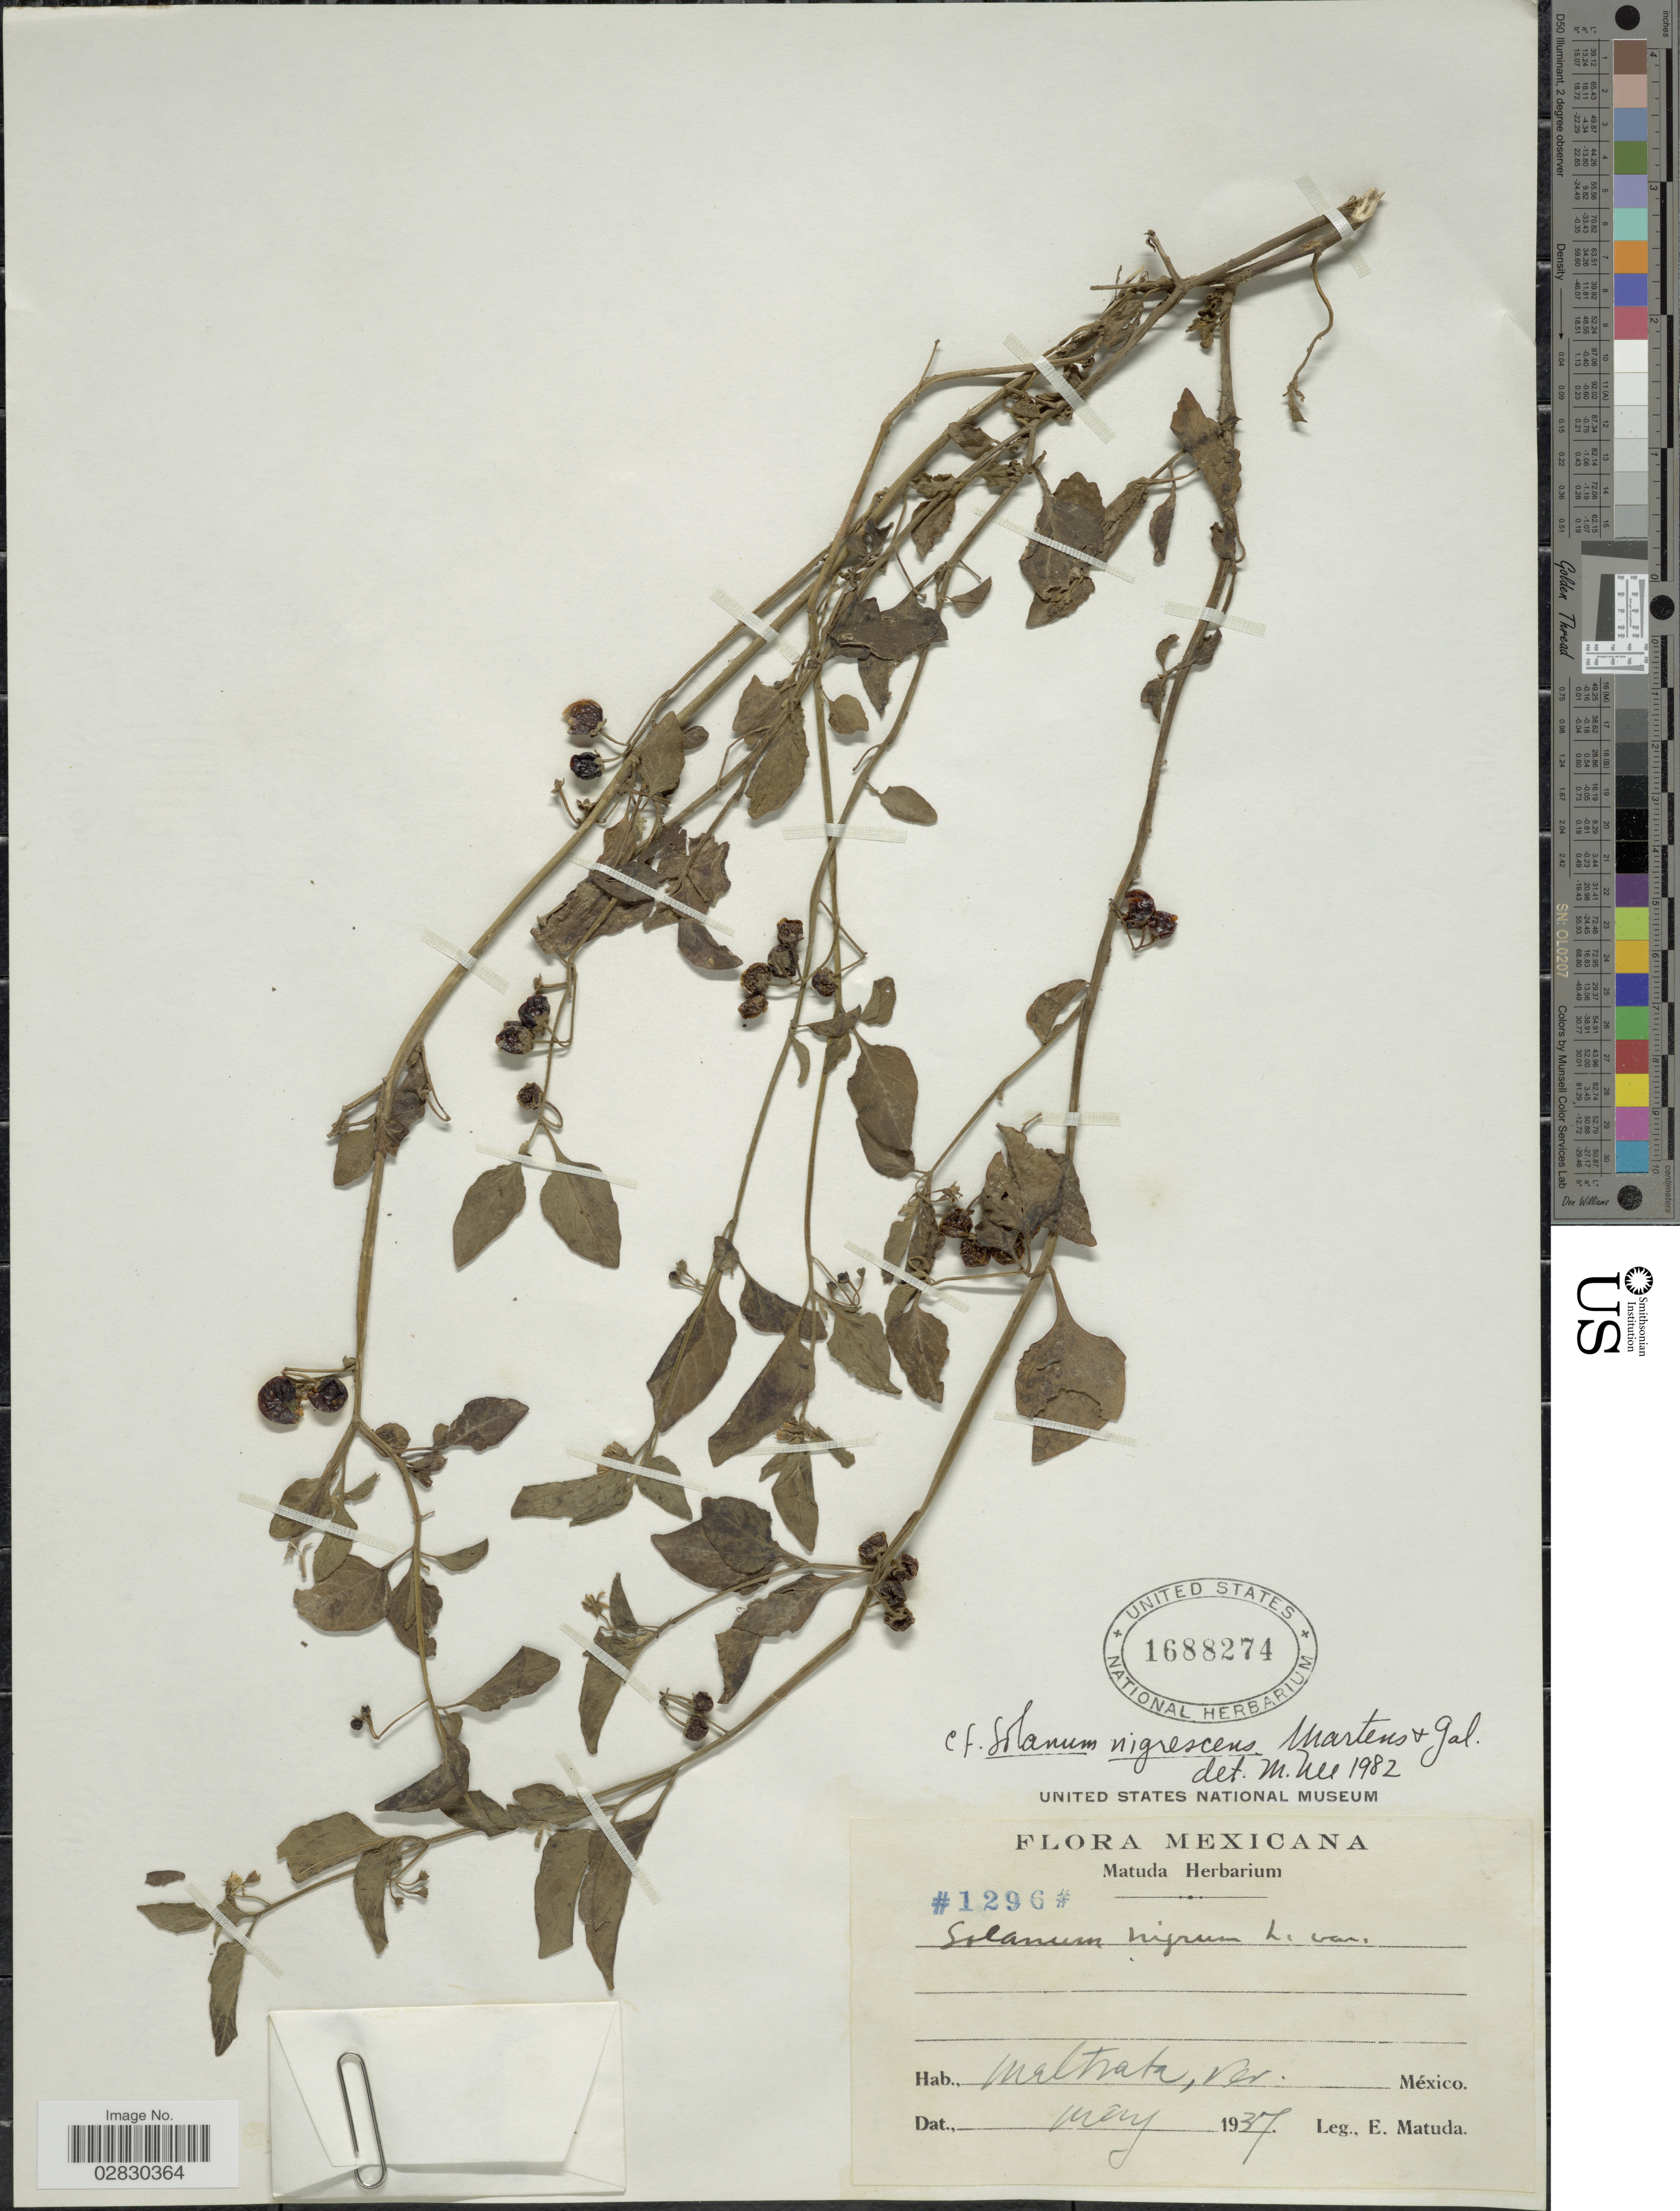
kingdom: Plantae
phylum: Tracheophyta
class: Magnoliopsida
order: Solanales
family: Solanaceae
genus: Solanum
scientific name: Solanum nigrescens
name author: M. Martens & Galeotti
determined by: Knapp, S. D.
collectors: E. Matuda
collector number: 1296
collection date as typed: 06 May 1937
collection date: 1937-05-06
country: Mexico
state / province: Veracruz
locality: Maltrata, Veracruz.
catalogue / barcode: US 1688274